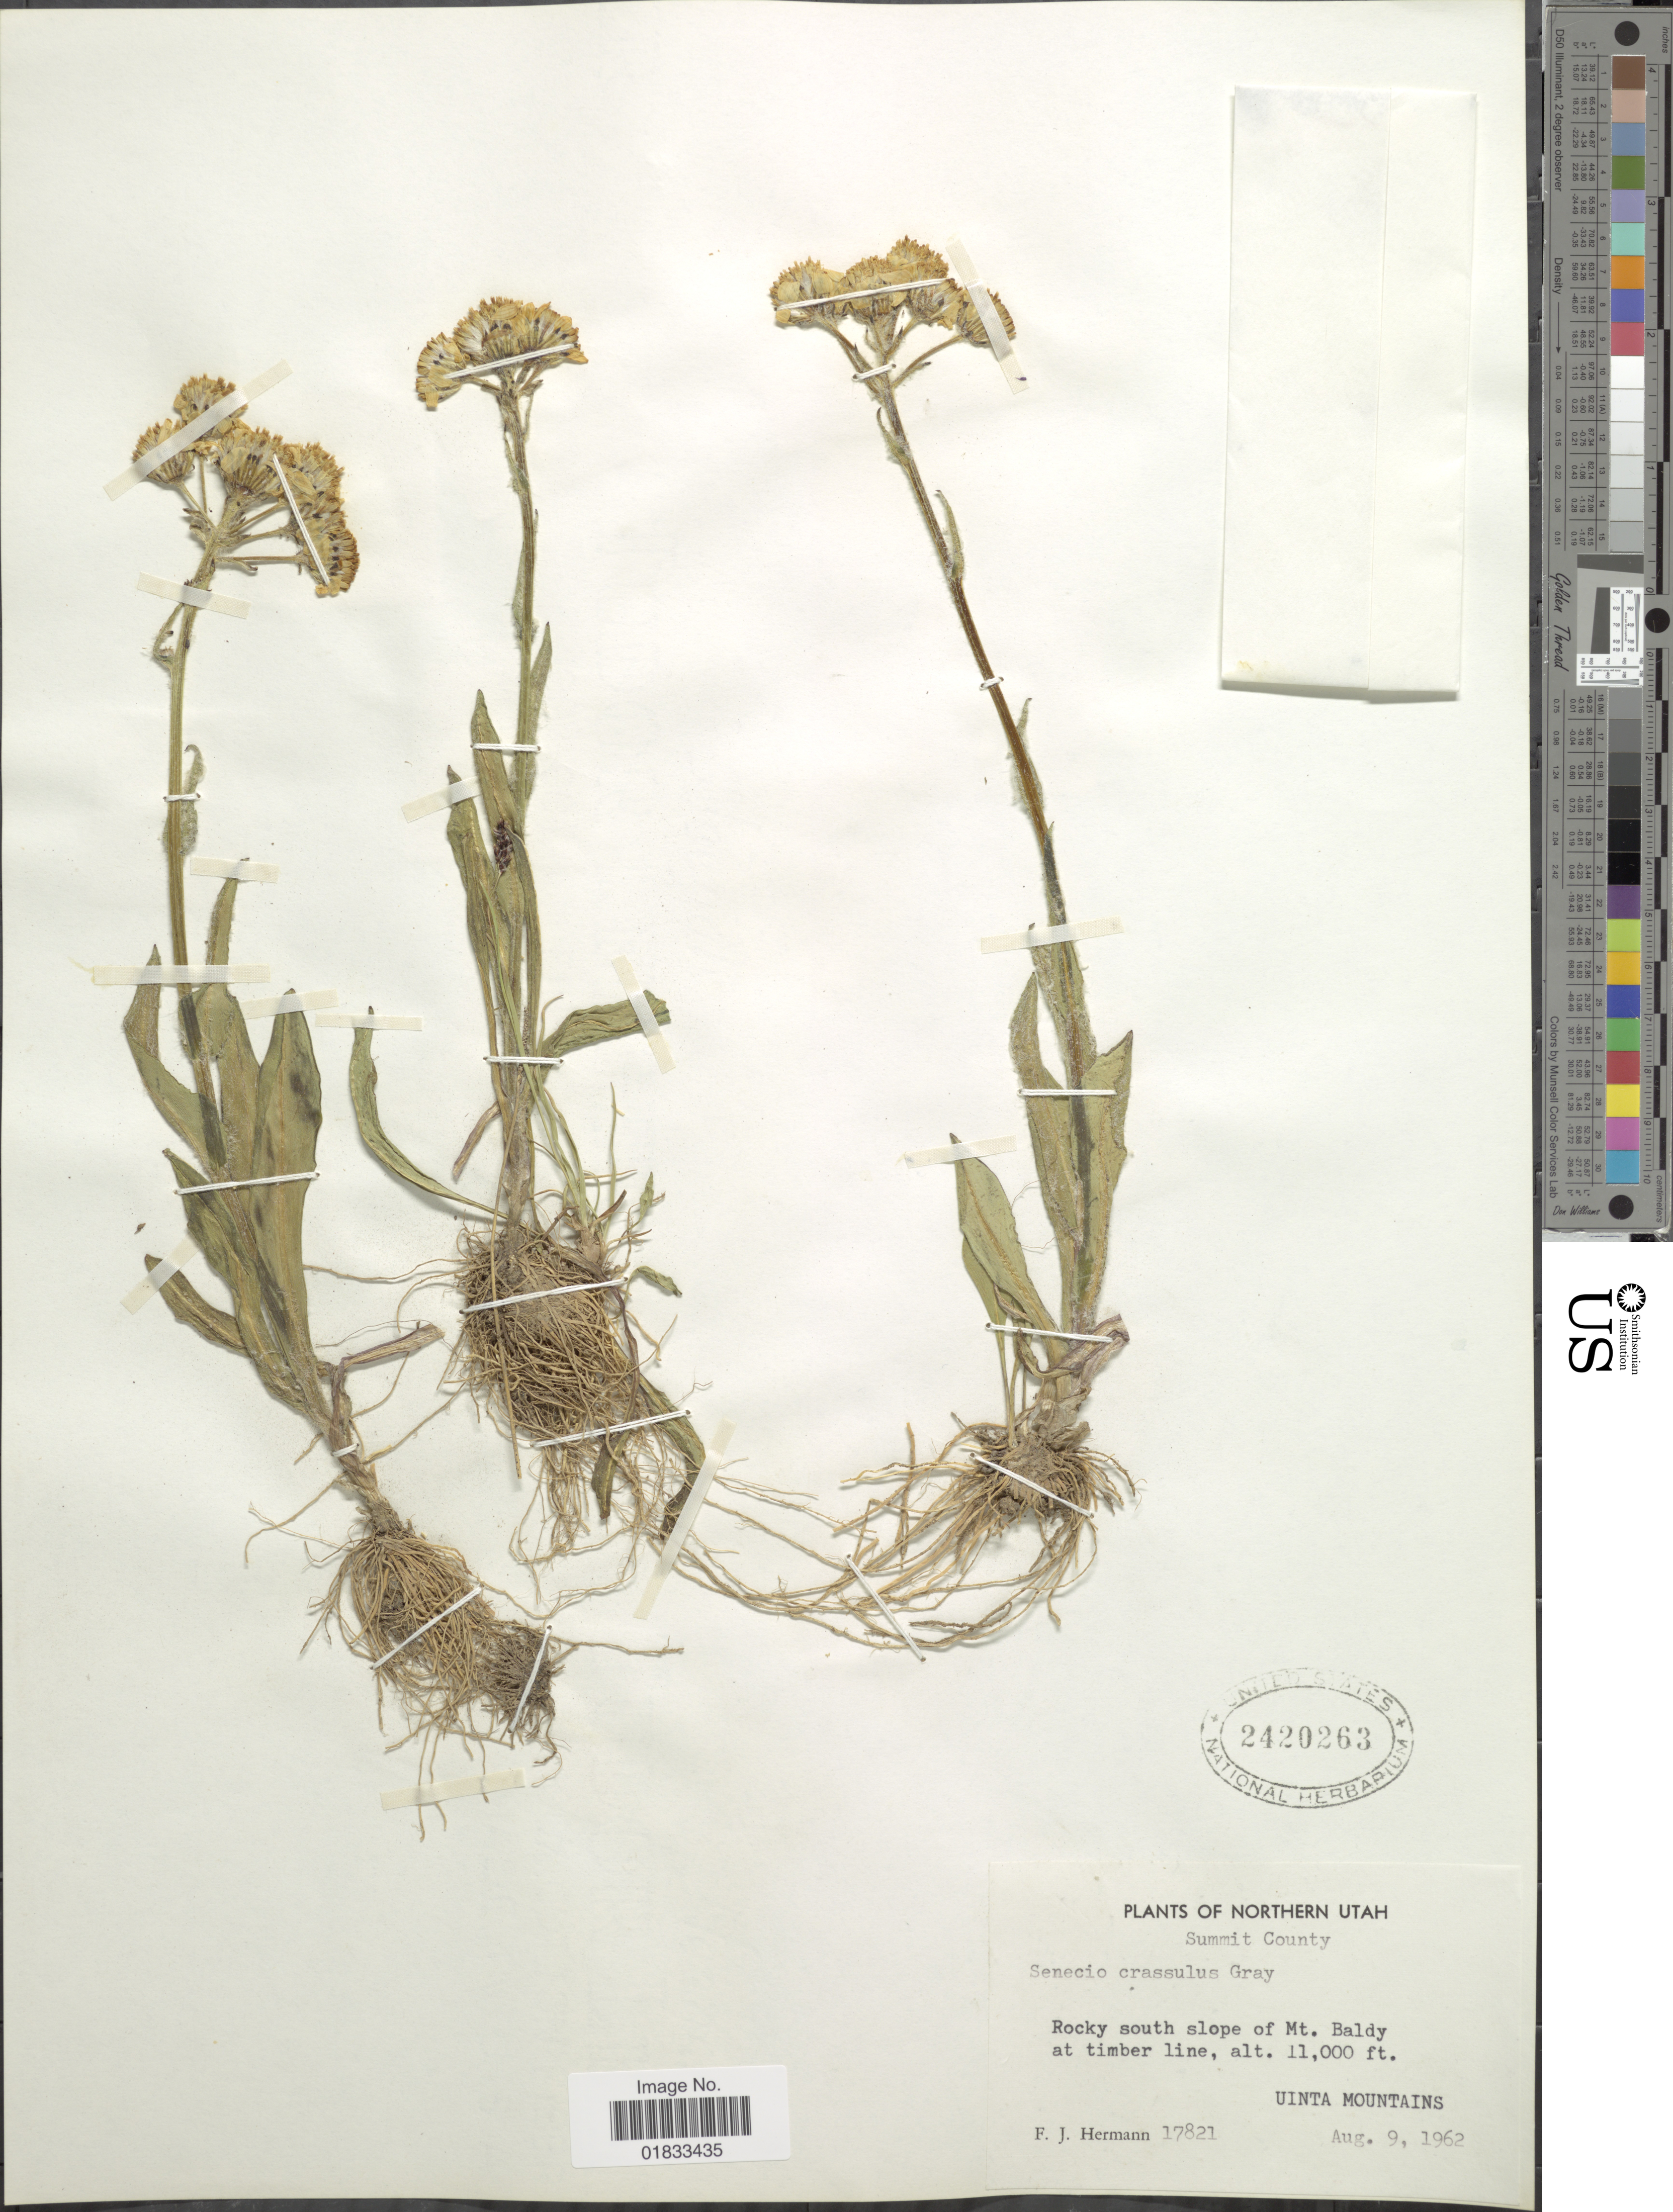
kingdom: Plantae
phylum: Tracheophyta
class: Magnoliopsida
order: Asterales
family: Asteraceae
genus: Senecio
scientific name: Senecio crassulus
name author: A. Gray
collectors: F. J. Hermann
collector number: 17821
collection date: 1962-08-09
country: United States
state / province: Utah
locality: Northern Utah, Rocky south slope of Mt. Baldy at timber line, Uinta Mountains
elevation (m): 3353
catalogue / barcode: US 2420263